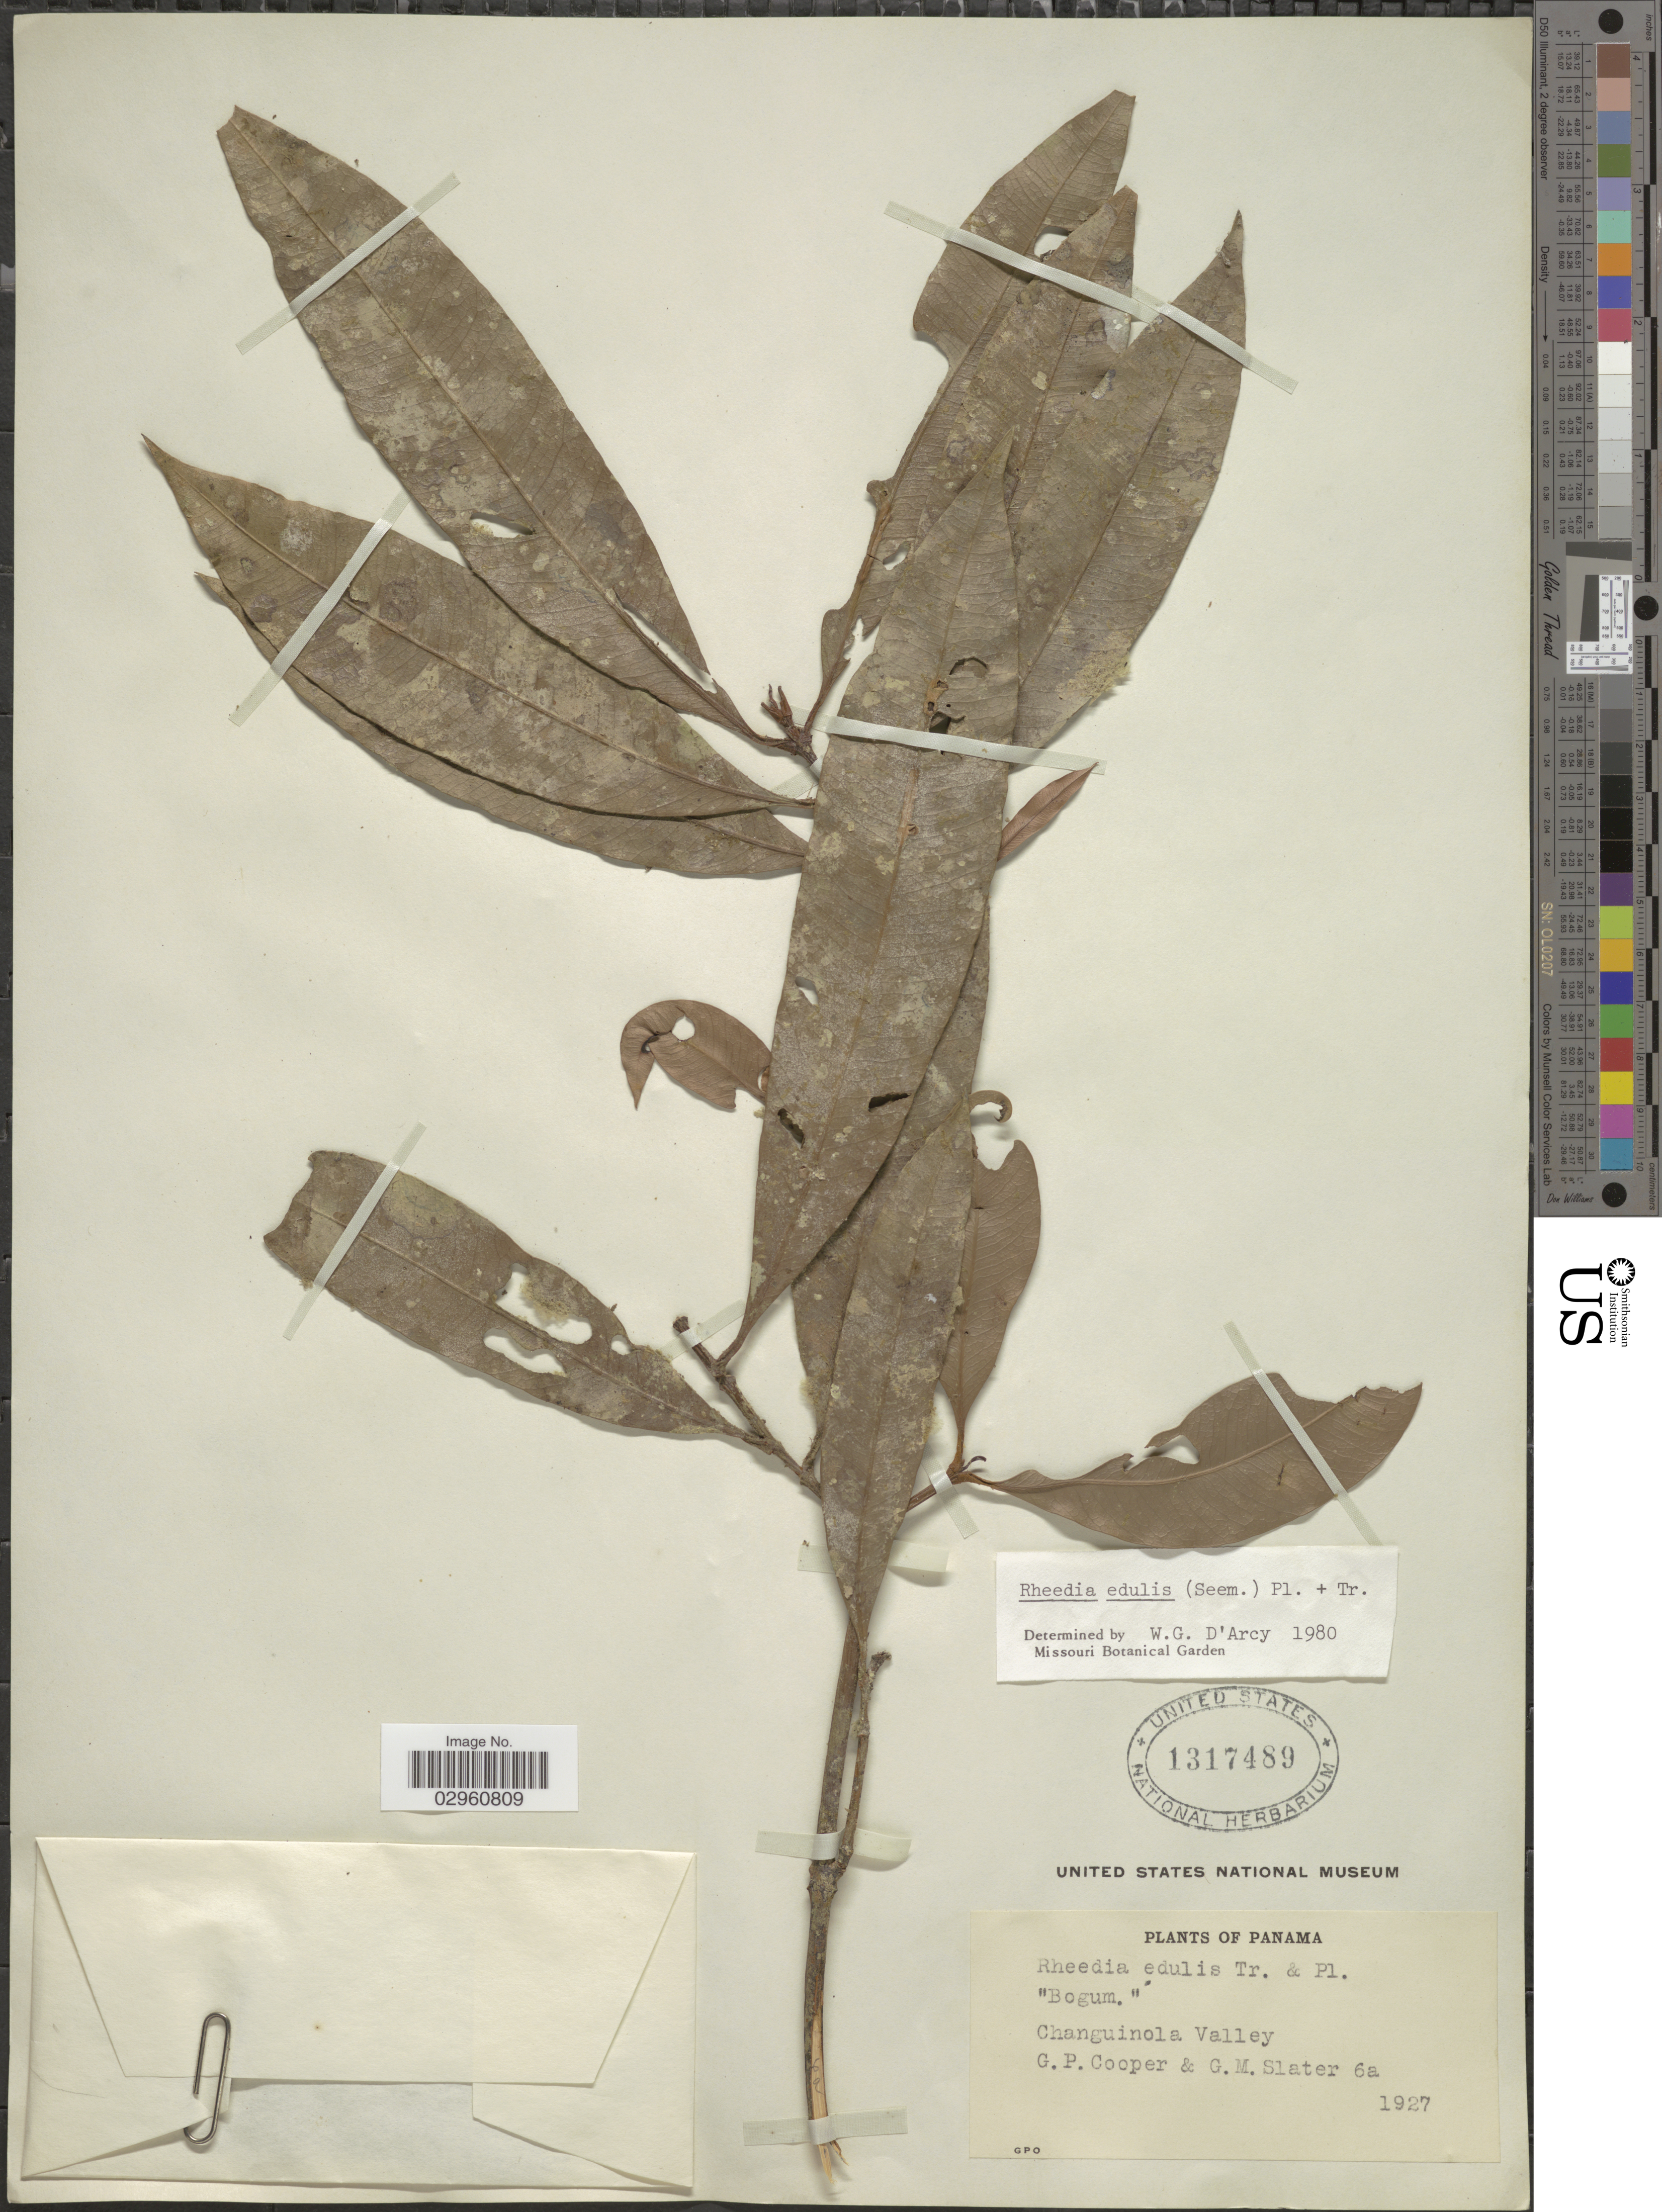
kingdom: Plantae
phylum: Tracheophyta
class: Magnoliopsida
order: Malpighiales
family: Clusiaceae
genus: Garcinia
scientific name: Garcinia intermedia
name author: (Pittier) Hammel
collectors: G. Cooper & G. Slater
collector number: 6a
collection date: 1927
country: Panama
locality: Changuinola Valley.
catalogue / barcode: US 1317489